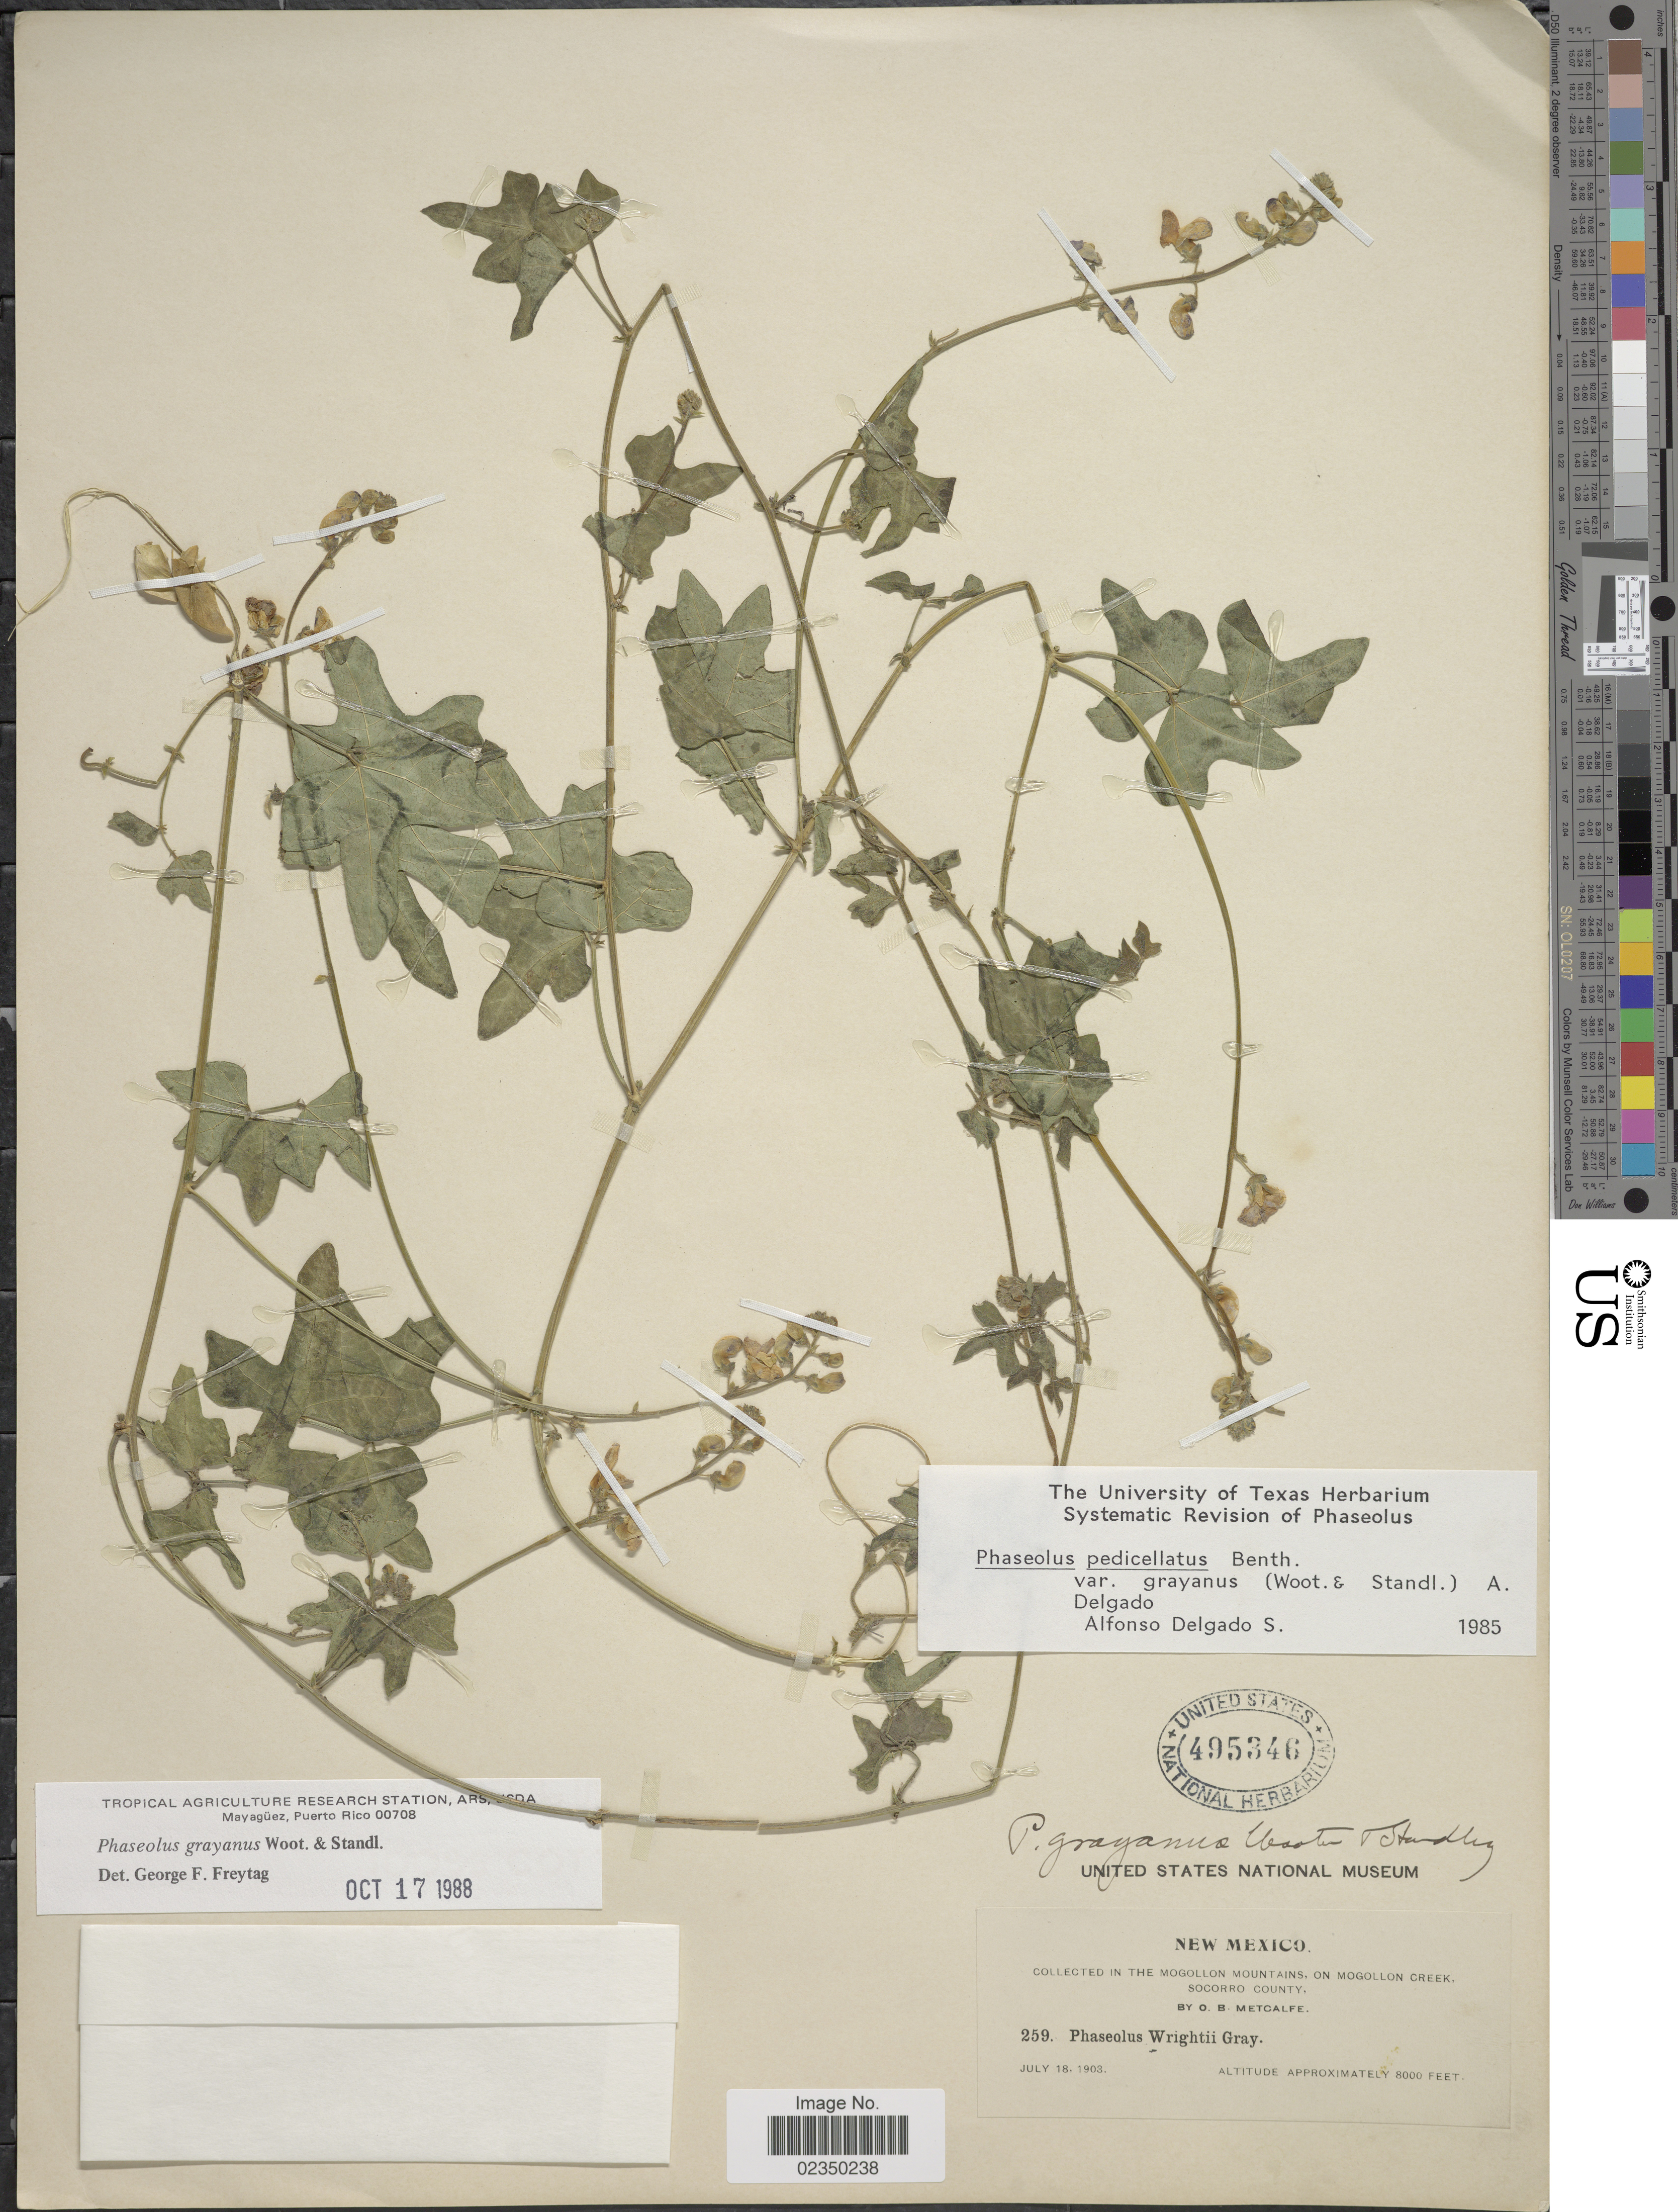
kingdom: Plantae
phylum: Tracheophyta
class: Magnoliopsida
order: Fabales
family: Fabaceae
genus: Phaseolus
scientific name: Phaseolus grayanus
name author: Wooton & Standl.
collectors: O. B. Metcalfe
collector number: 259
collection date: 1903-07-18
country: United States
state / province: New Mexico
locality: Mogollon Mountains, on Mogollon Creek, Socorro County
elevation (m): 2438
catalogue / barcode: US 495346